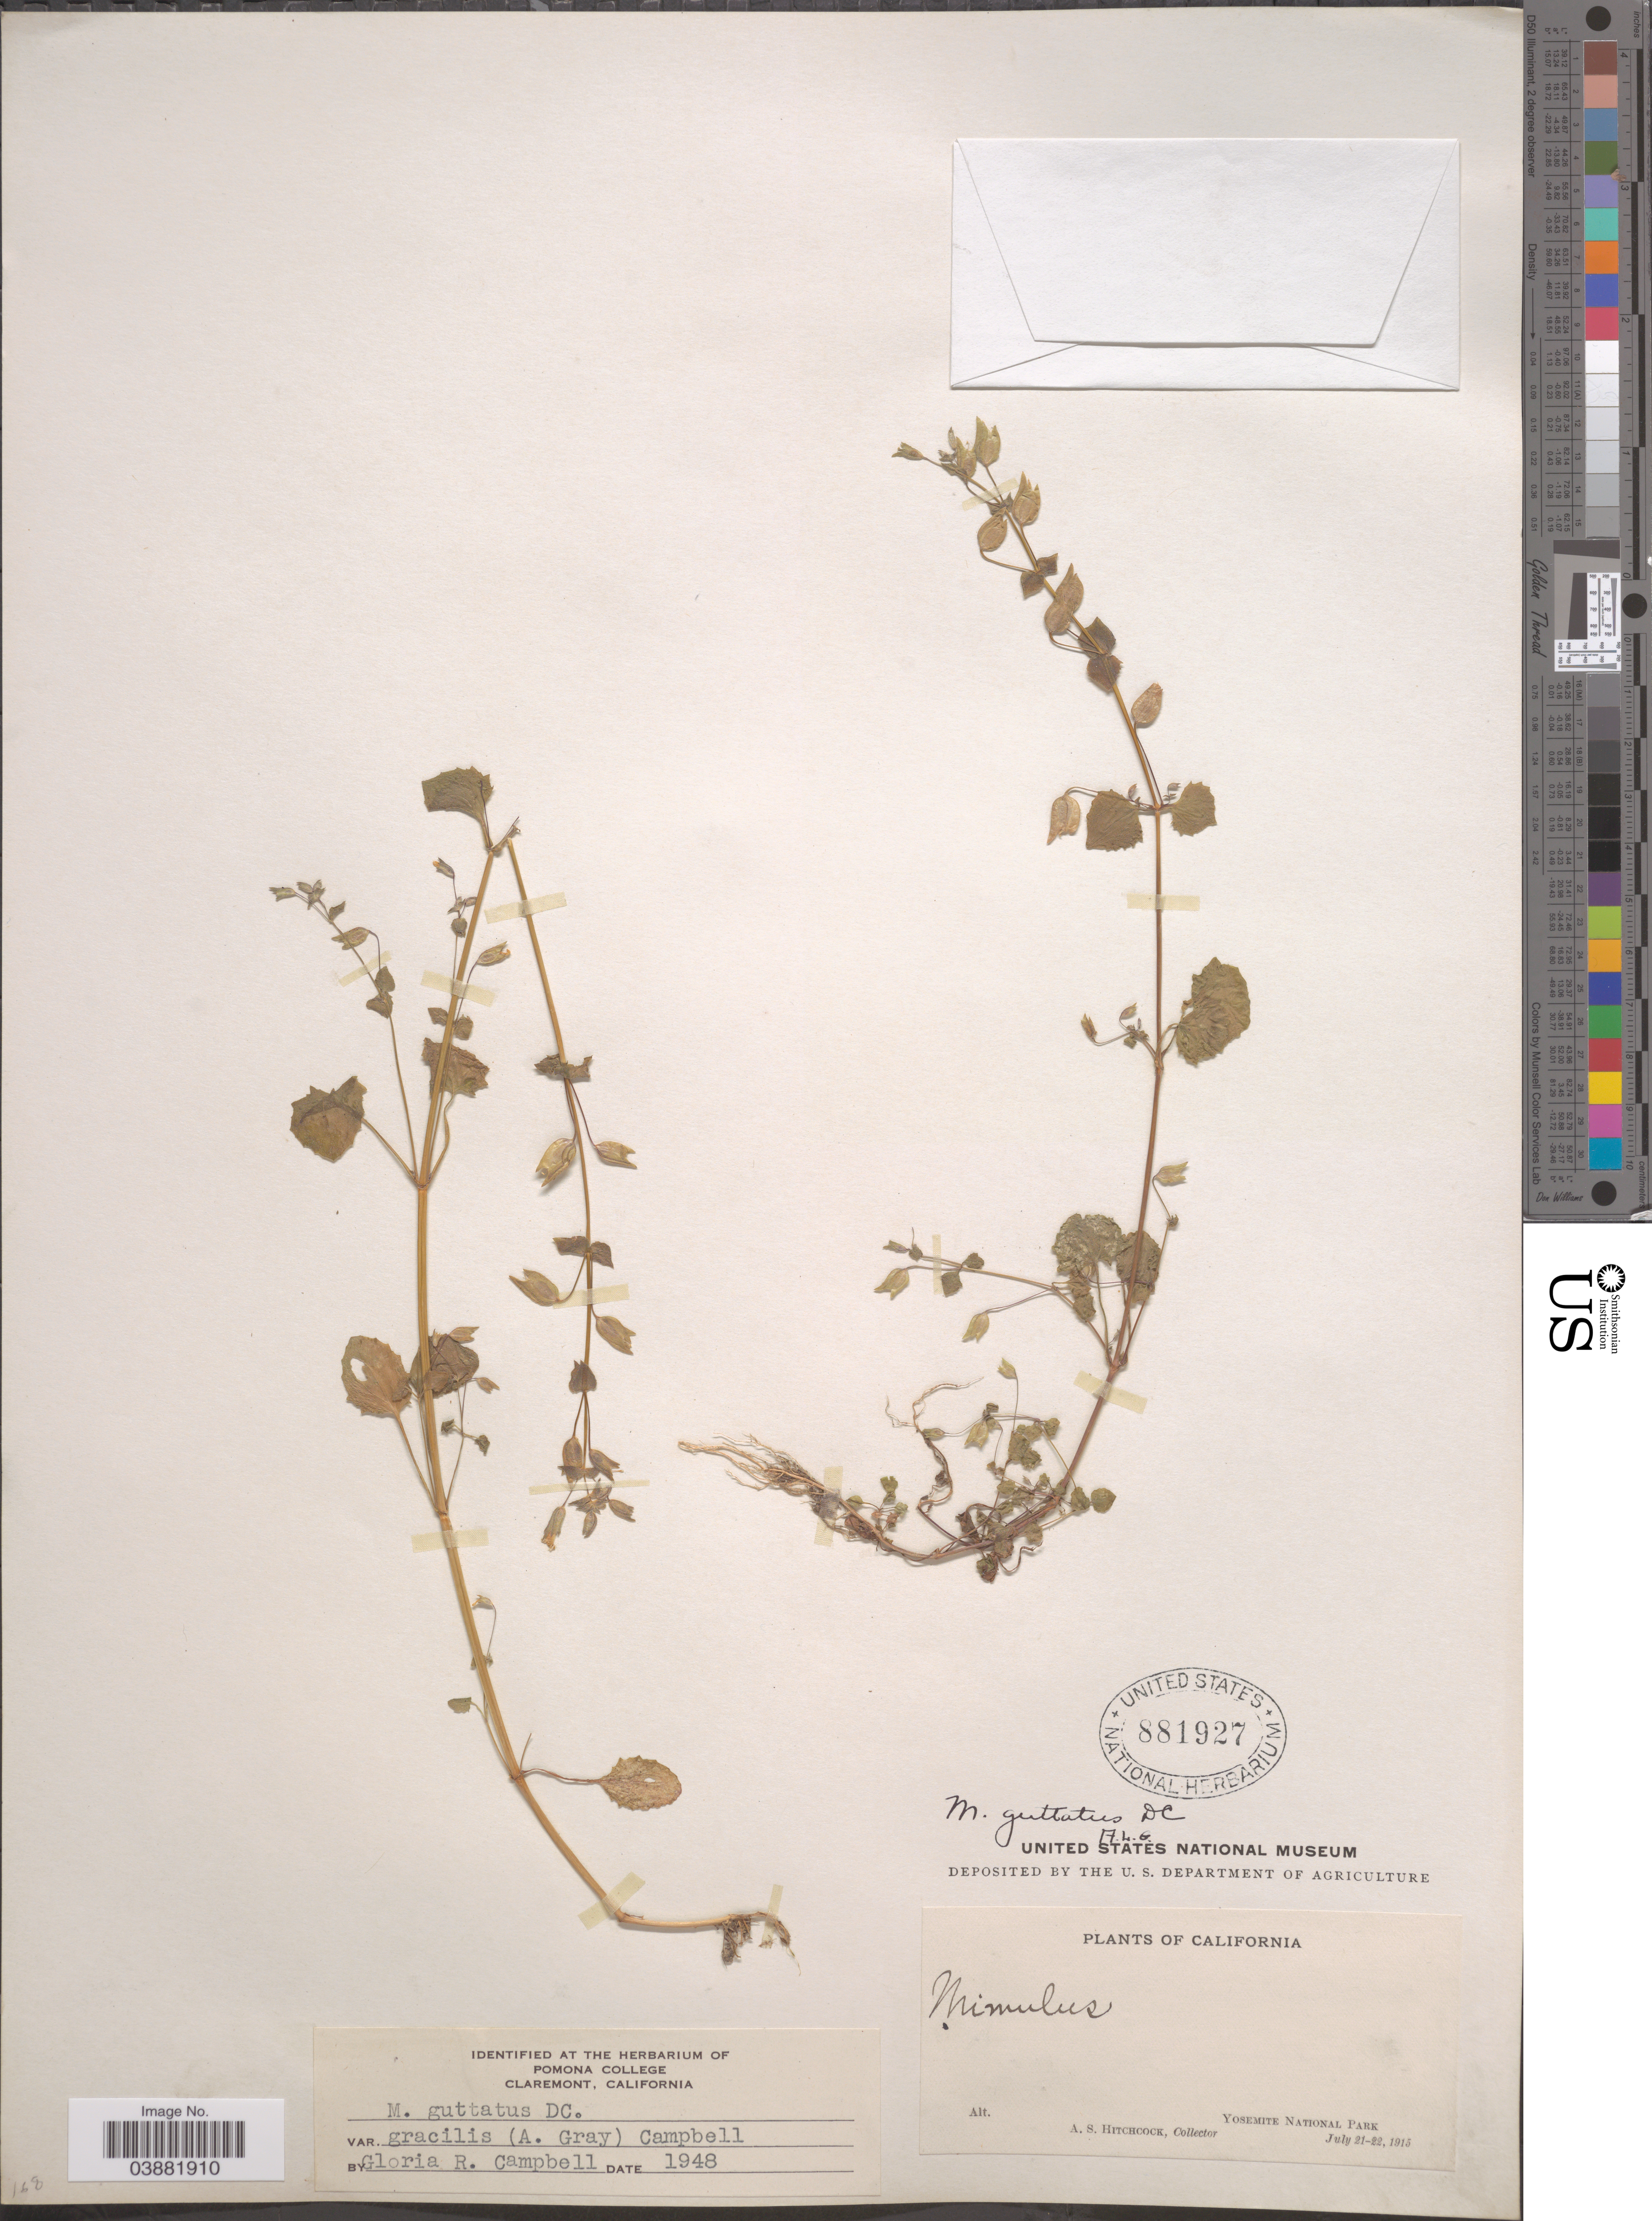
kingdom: Plantae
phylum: Tracheophyta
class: Magnoliopsida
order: Lamiales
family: Phrymaceae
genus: Mimulus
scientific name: Mimulus guttatus var. gracilis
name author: (A. Gray) G.R. Campb.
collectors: A. S. Hitchcock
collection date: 1915-07-21/1915-07-22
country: United States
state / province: California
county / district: Mariposa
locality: Yosemite National Park.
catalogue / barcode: US 881927